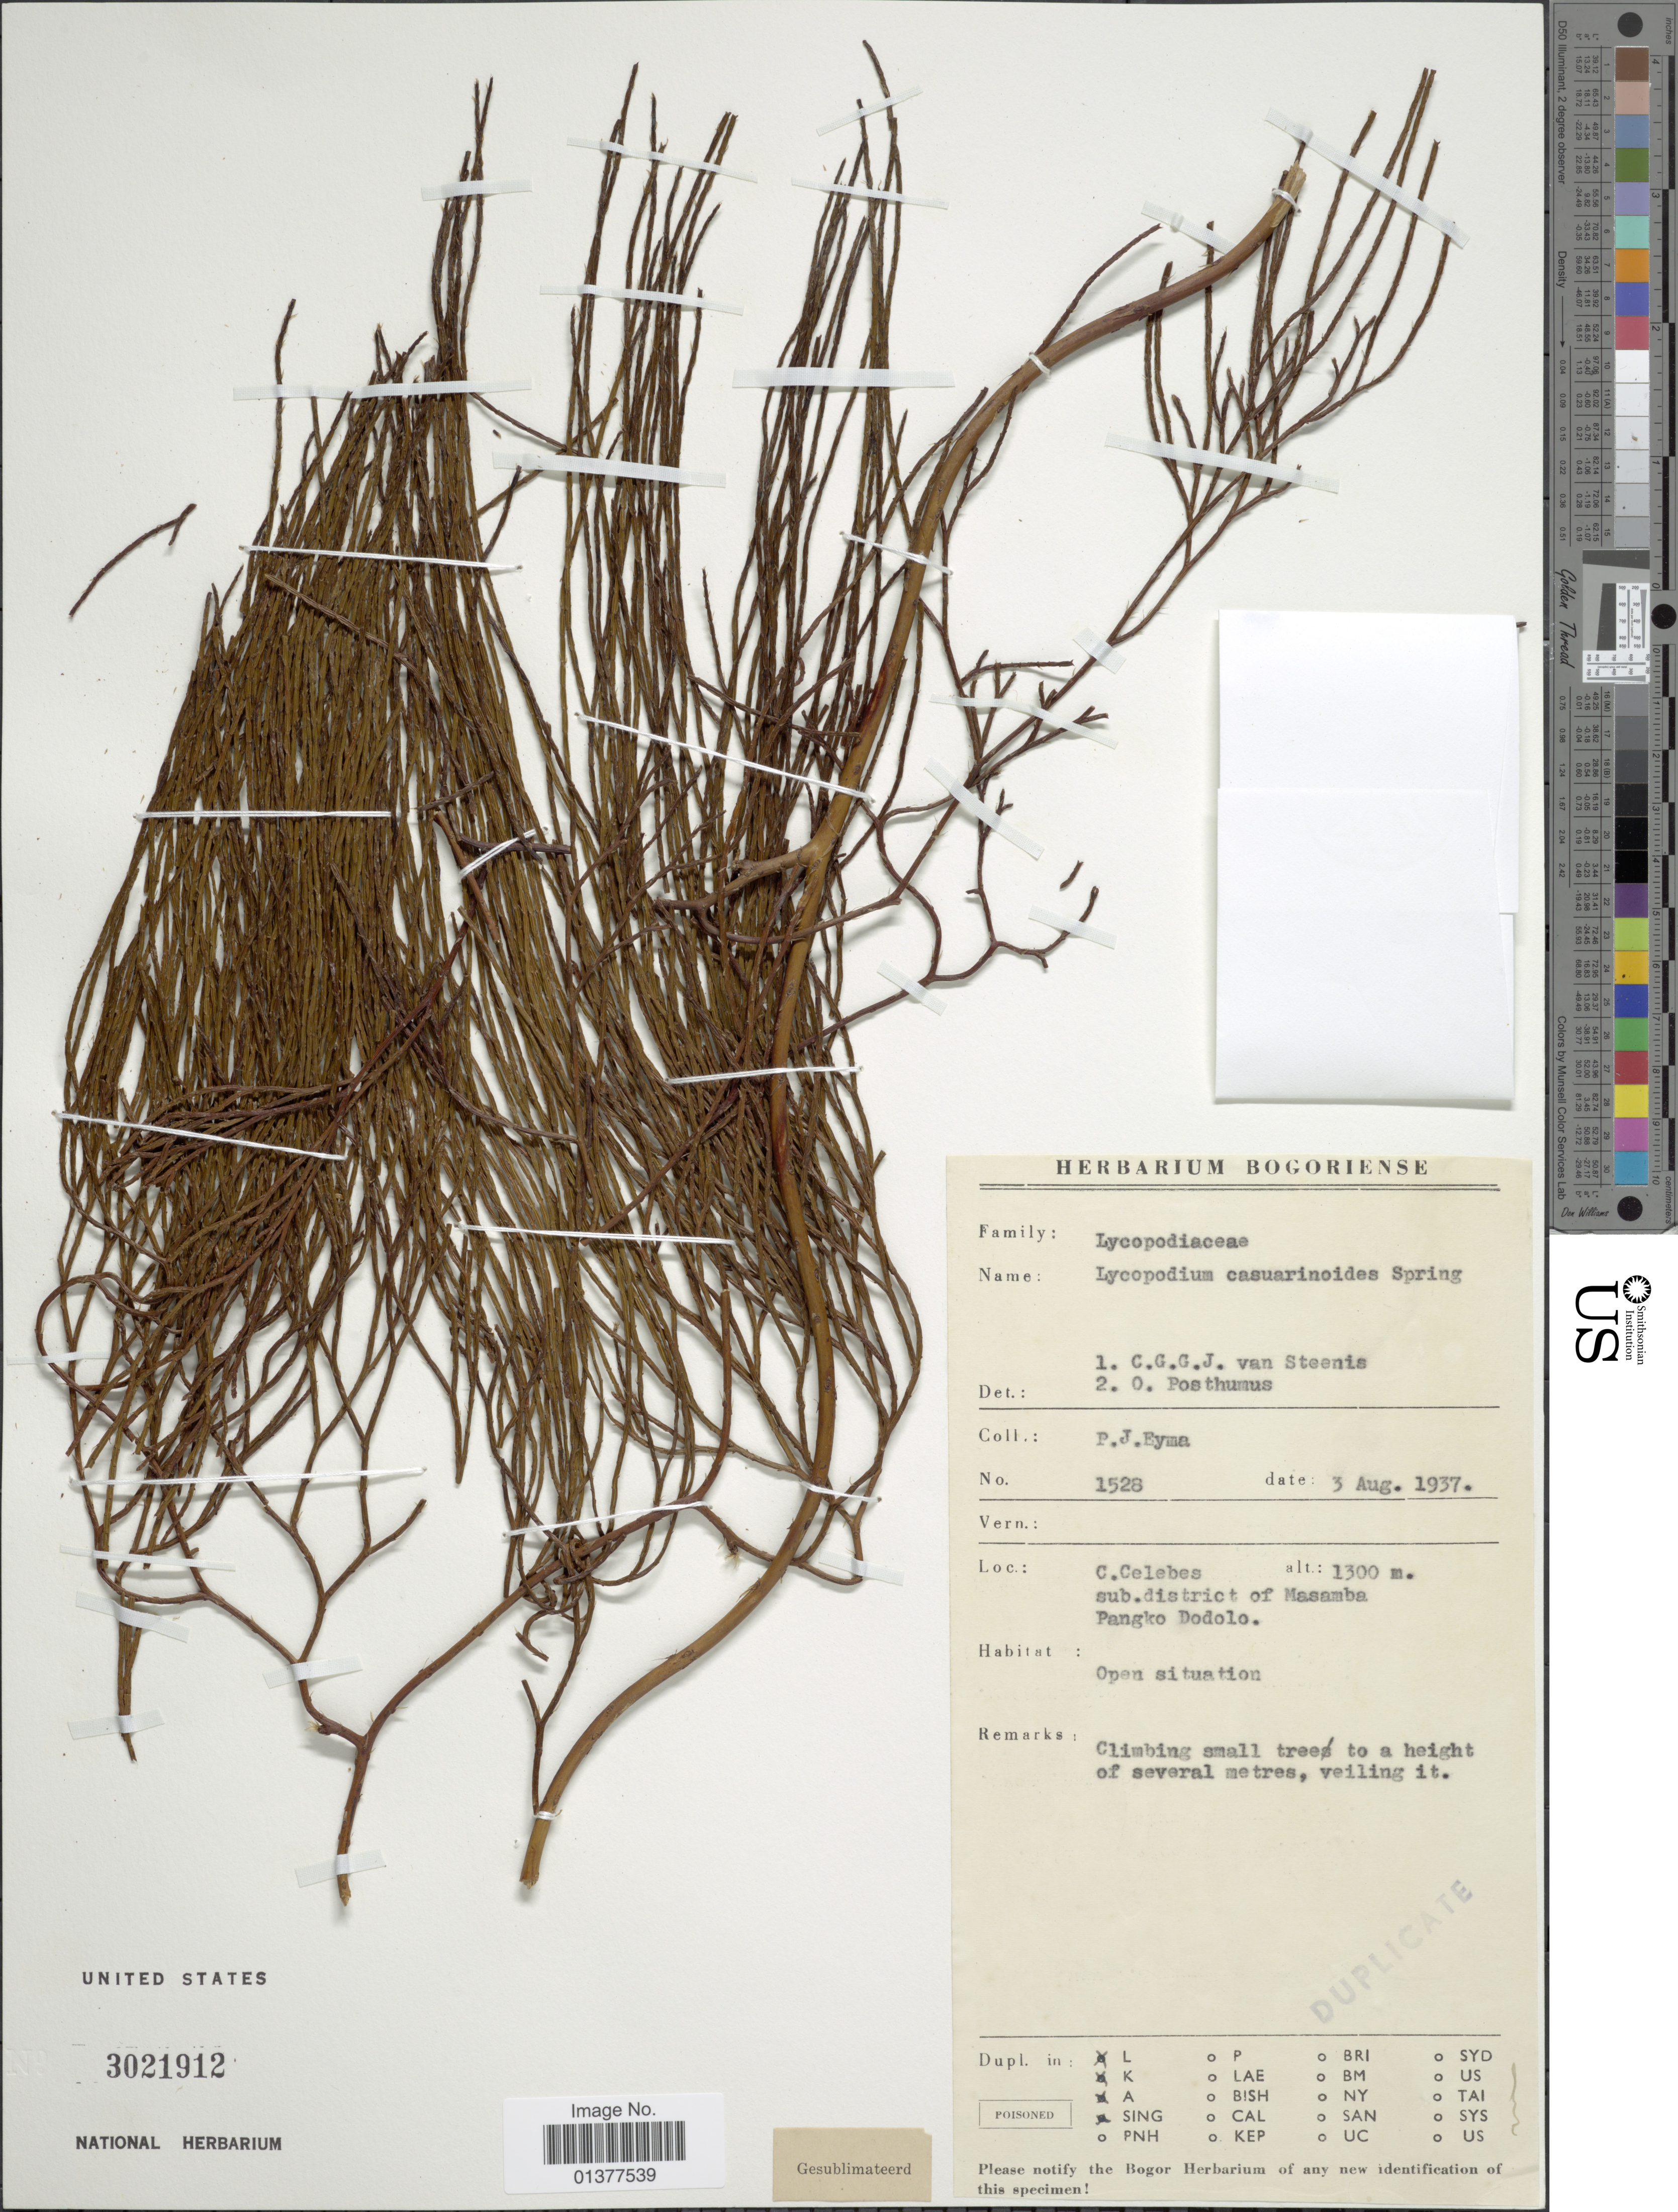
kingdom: Plantae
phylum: Tracheophyta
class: Lycopodiopsida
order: Lycopodiales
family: Lycopodiaceae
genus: Lycopodiastrum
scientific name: Lycopodiastrum casuarinoides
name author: (Spring) Holub ex R.D. Dixit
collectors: P. J. Eyma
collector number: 1528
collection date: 1937-08-03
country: Indonesia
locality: C. Celebes, sub. district of Masamba Panko Dodolo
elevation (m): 1300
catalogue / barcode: US 3021912